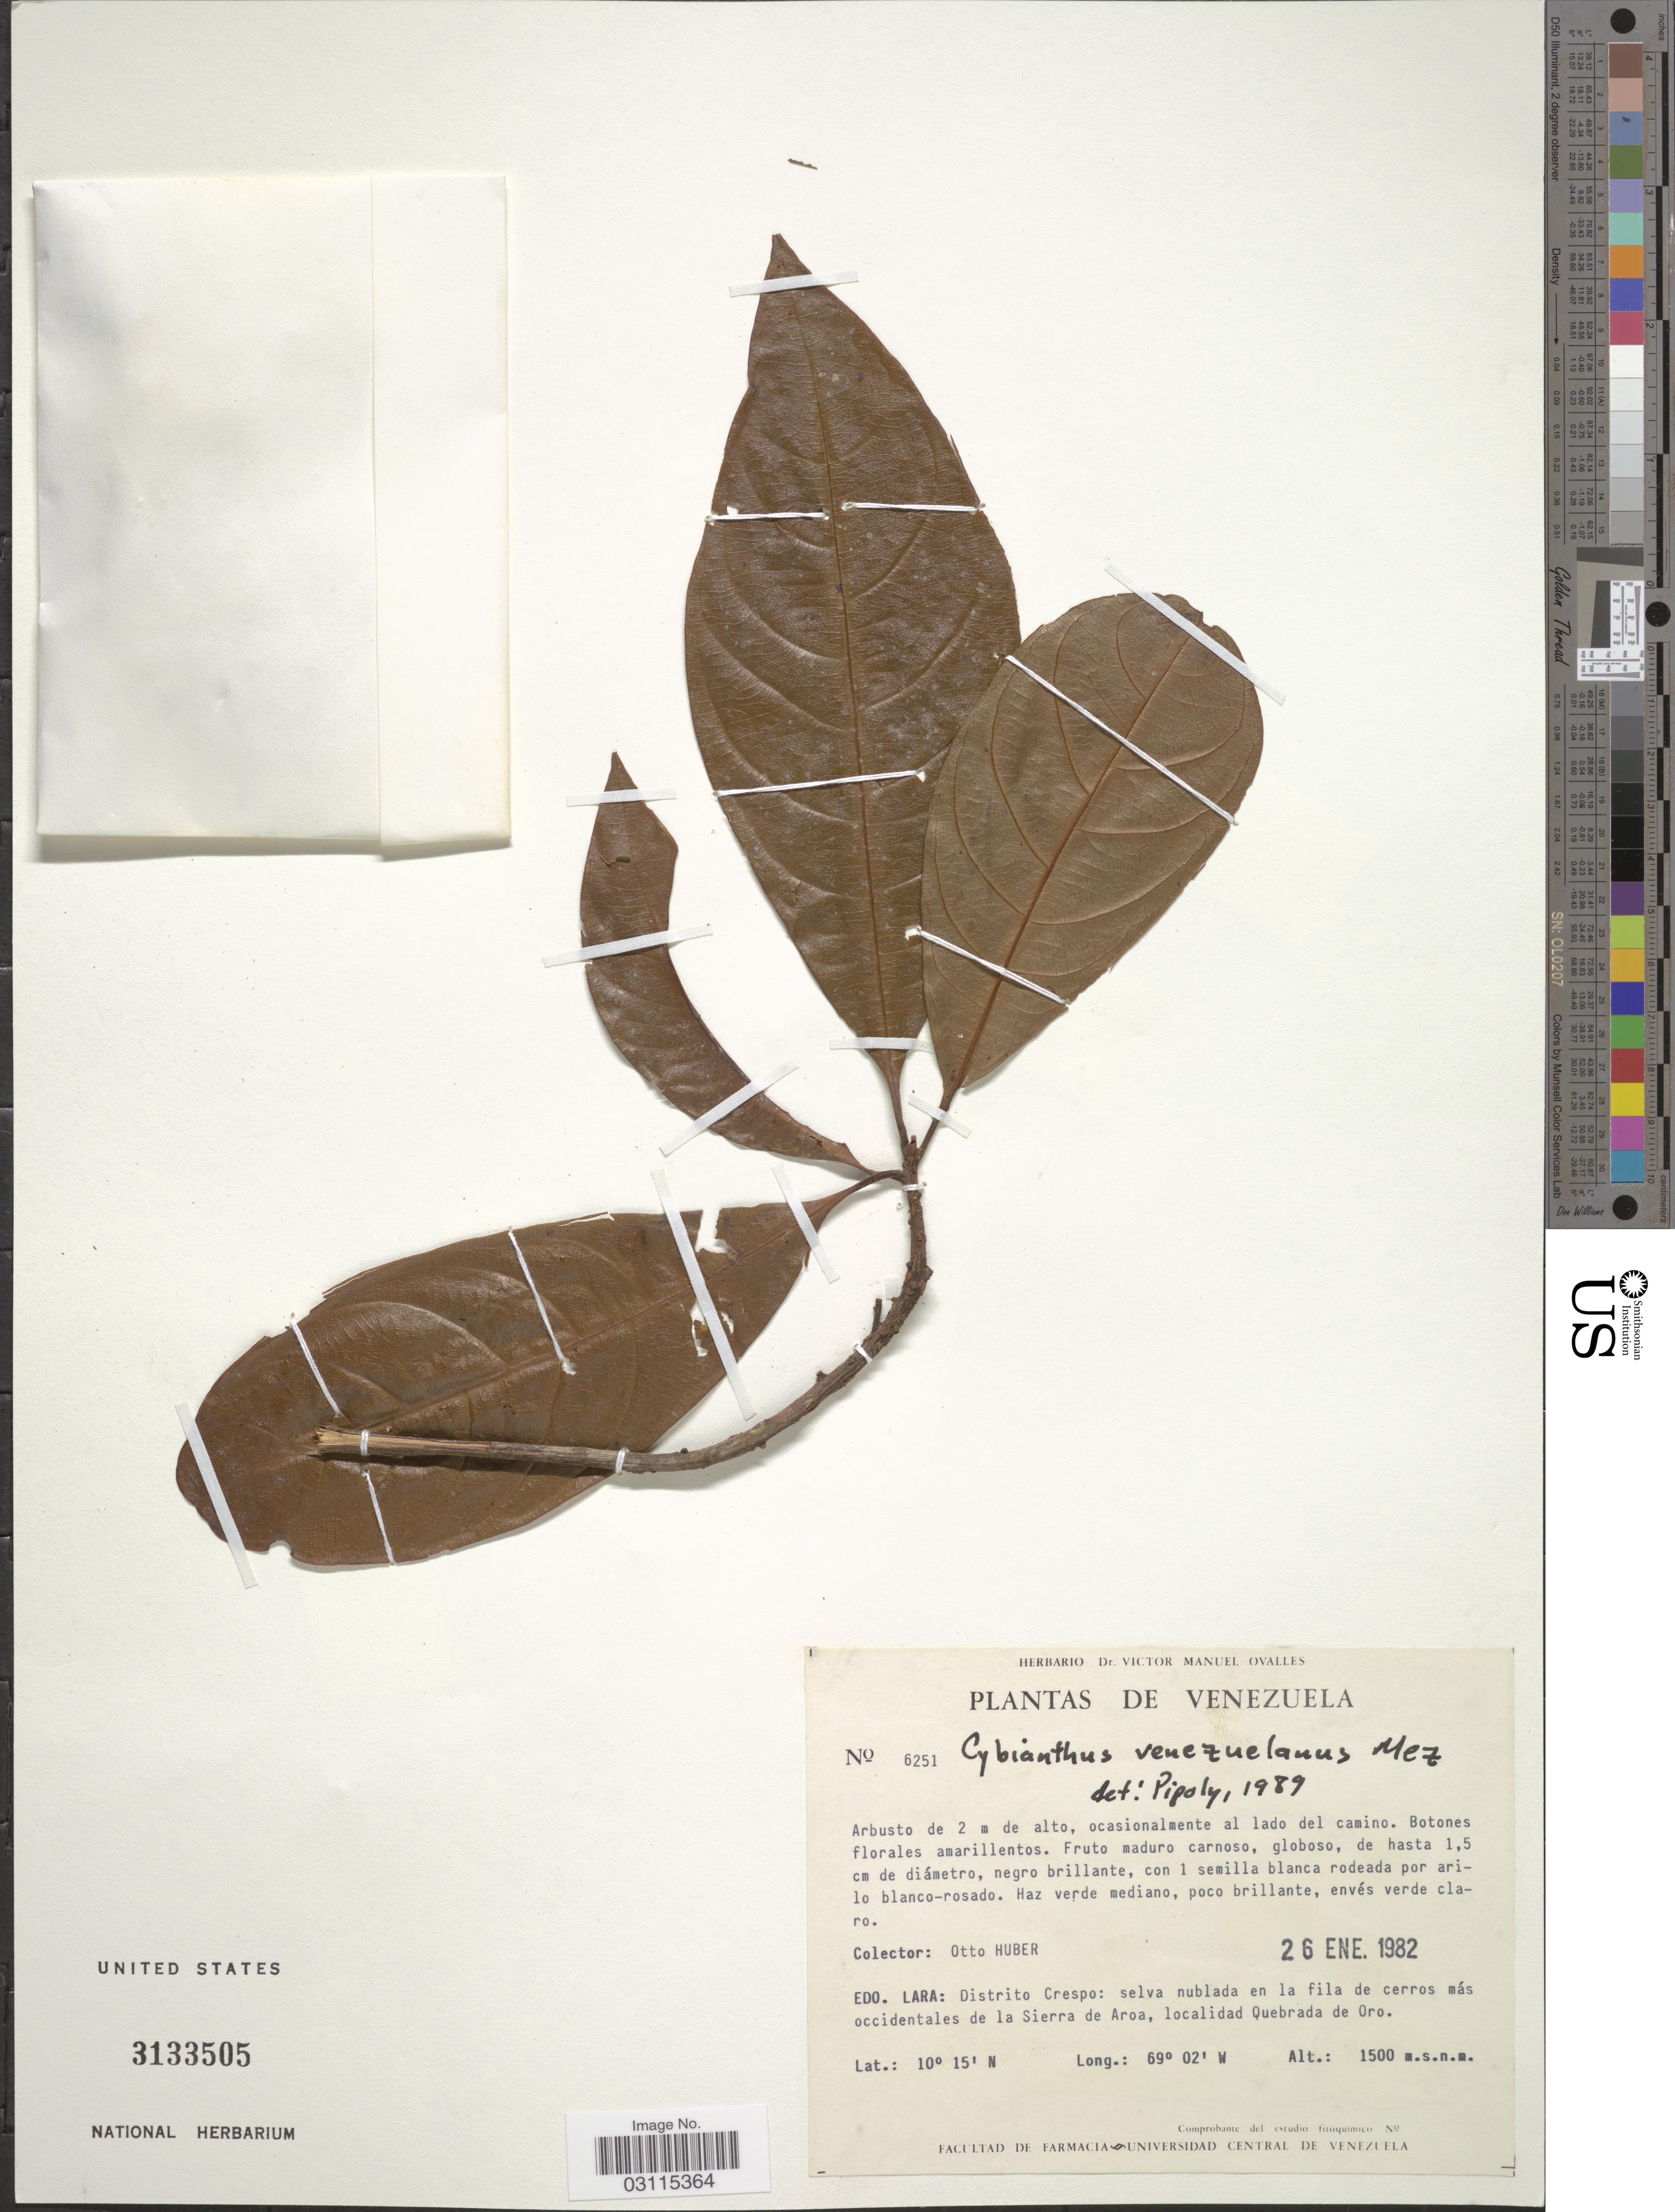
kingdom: Plantae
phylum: Tracheophyta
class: Magnoliopsida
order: Ericales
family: Primulaceae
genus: Cybianthus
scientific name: Cybianthus venezuelanus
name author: Mez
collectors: O. Huber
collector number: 6251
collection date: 1982-01-26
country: Venezuela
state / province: Lara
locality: Edo. Lara: Distrito Crespo: selva nublada en la fila de cerros más occidentalis de la Sierra de Aroa, localidad Quebrada de Oro.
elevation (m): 1500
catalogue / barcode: US 3133505